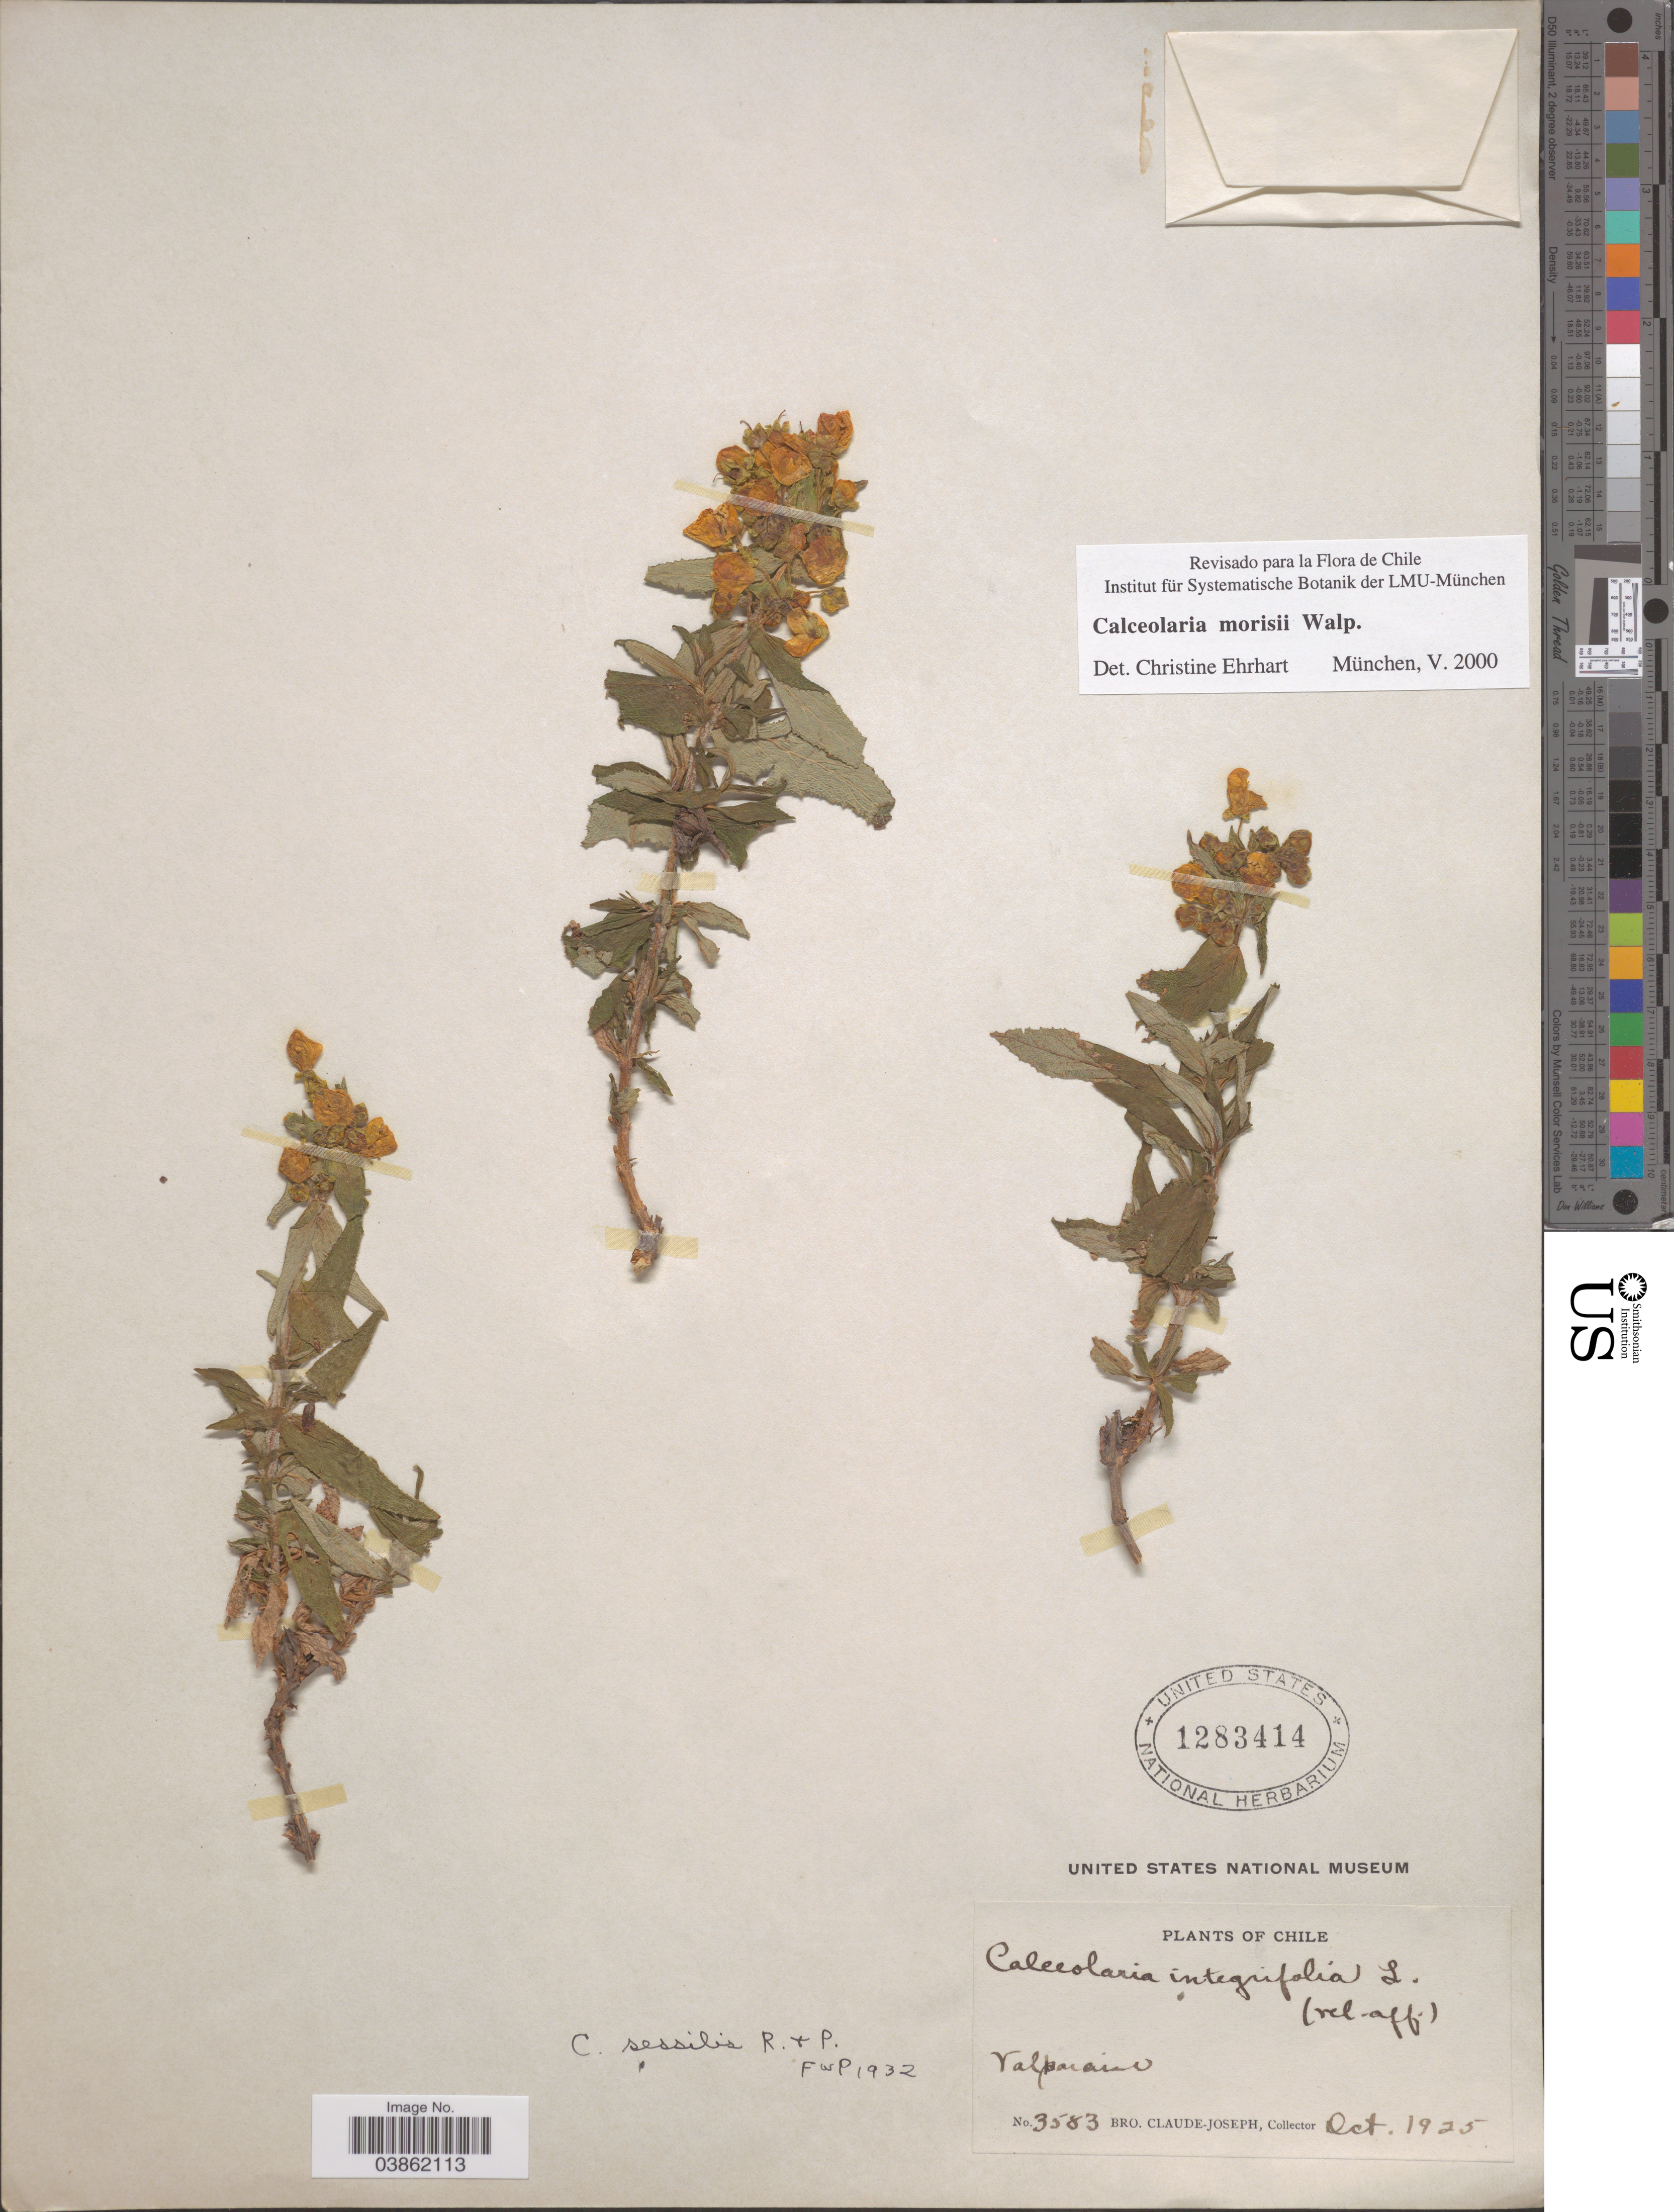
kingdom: Plantae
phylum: Tracheophyta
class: Magnoliopsida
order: Lamiales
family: Calceolariaceae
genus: Calceolaria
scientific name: Calceolaria morisii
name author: Walp.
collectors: Bro. Claude-Joseph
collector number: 3583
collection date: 1925-10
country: Chile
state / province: Valparaíso (V)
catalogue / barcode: US 1283414